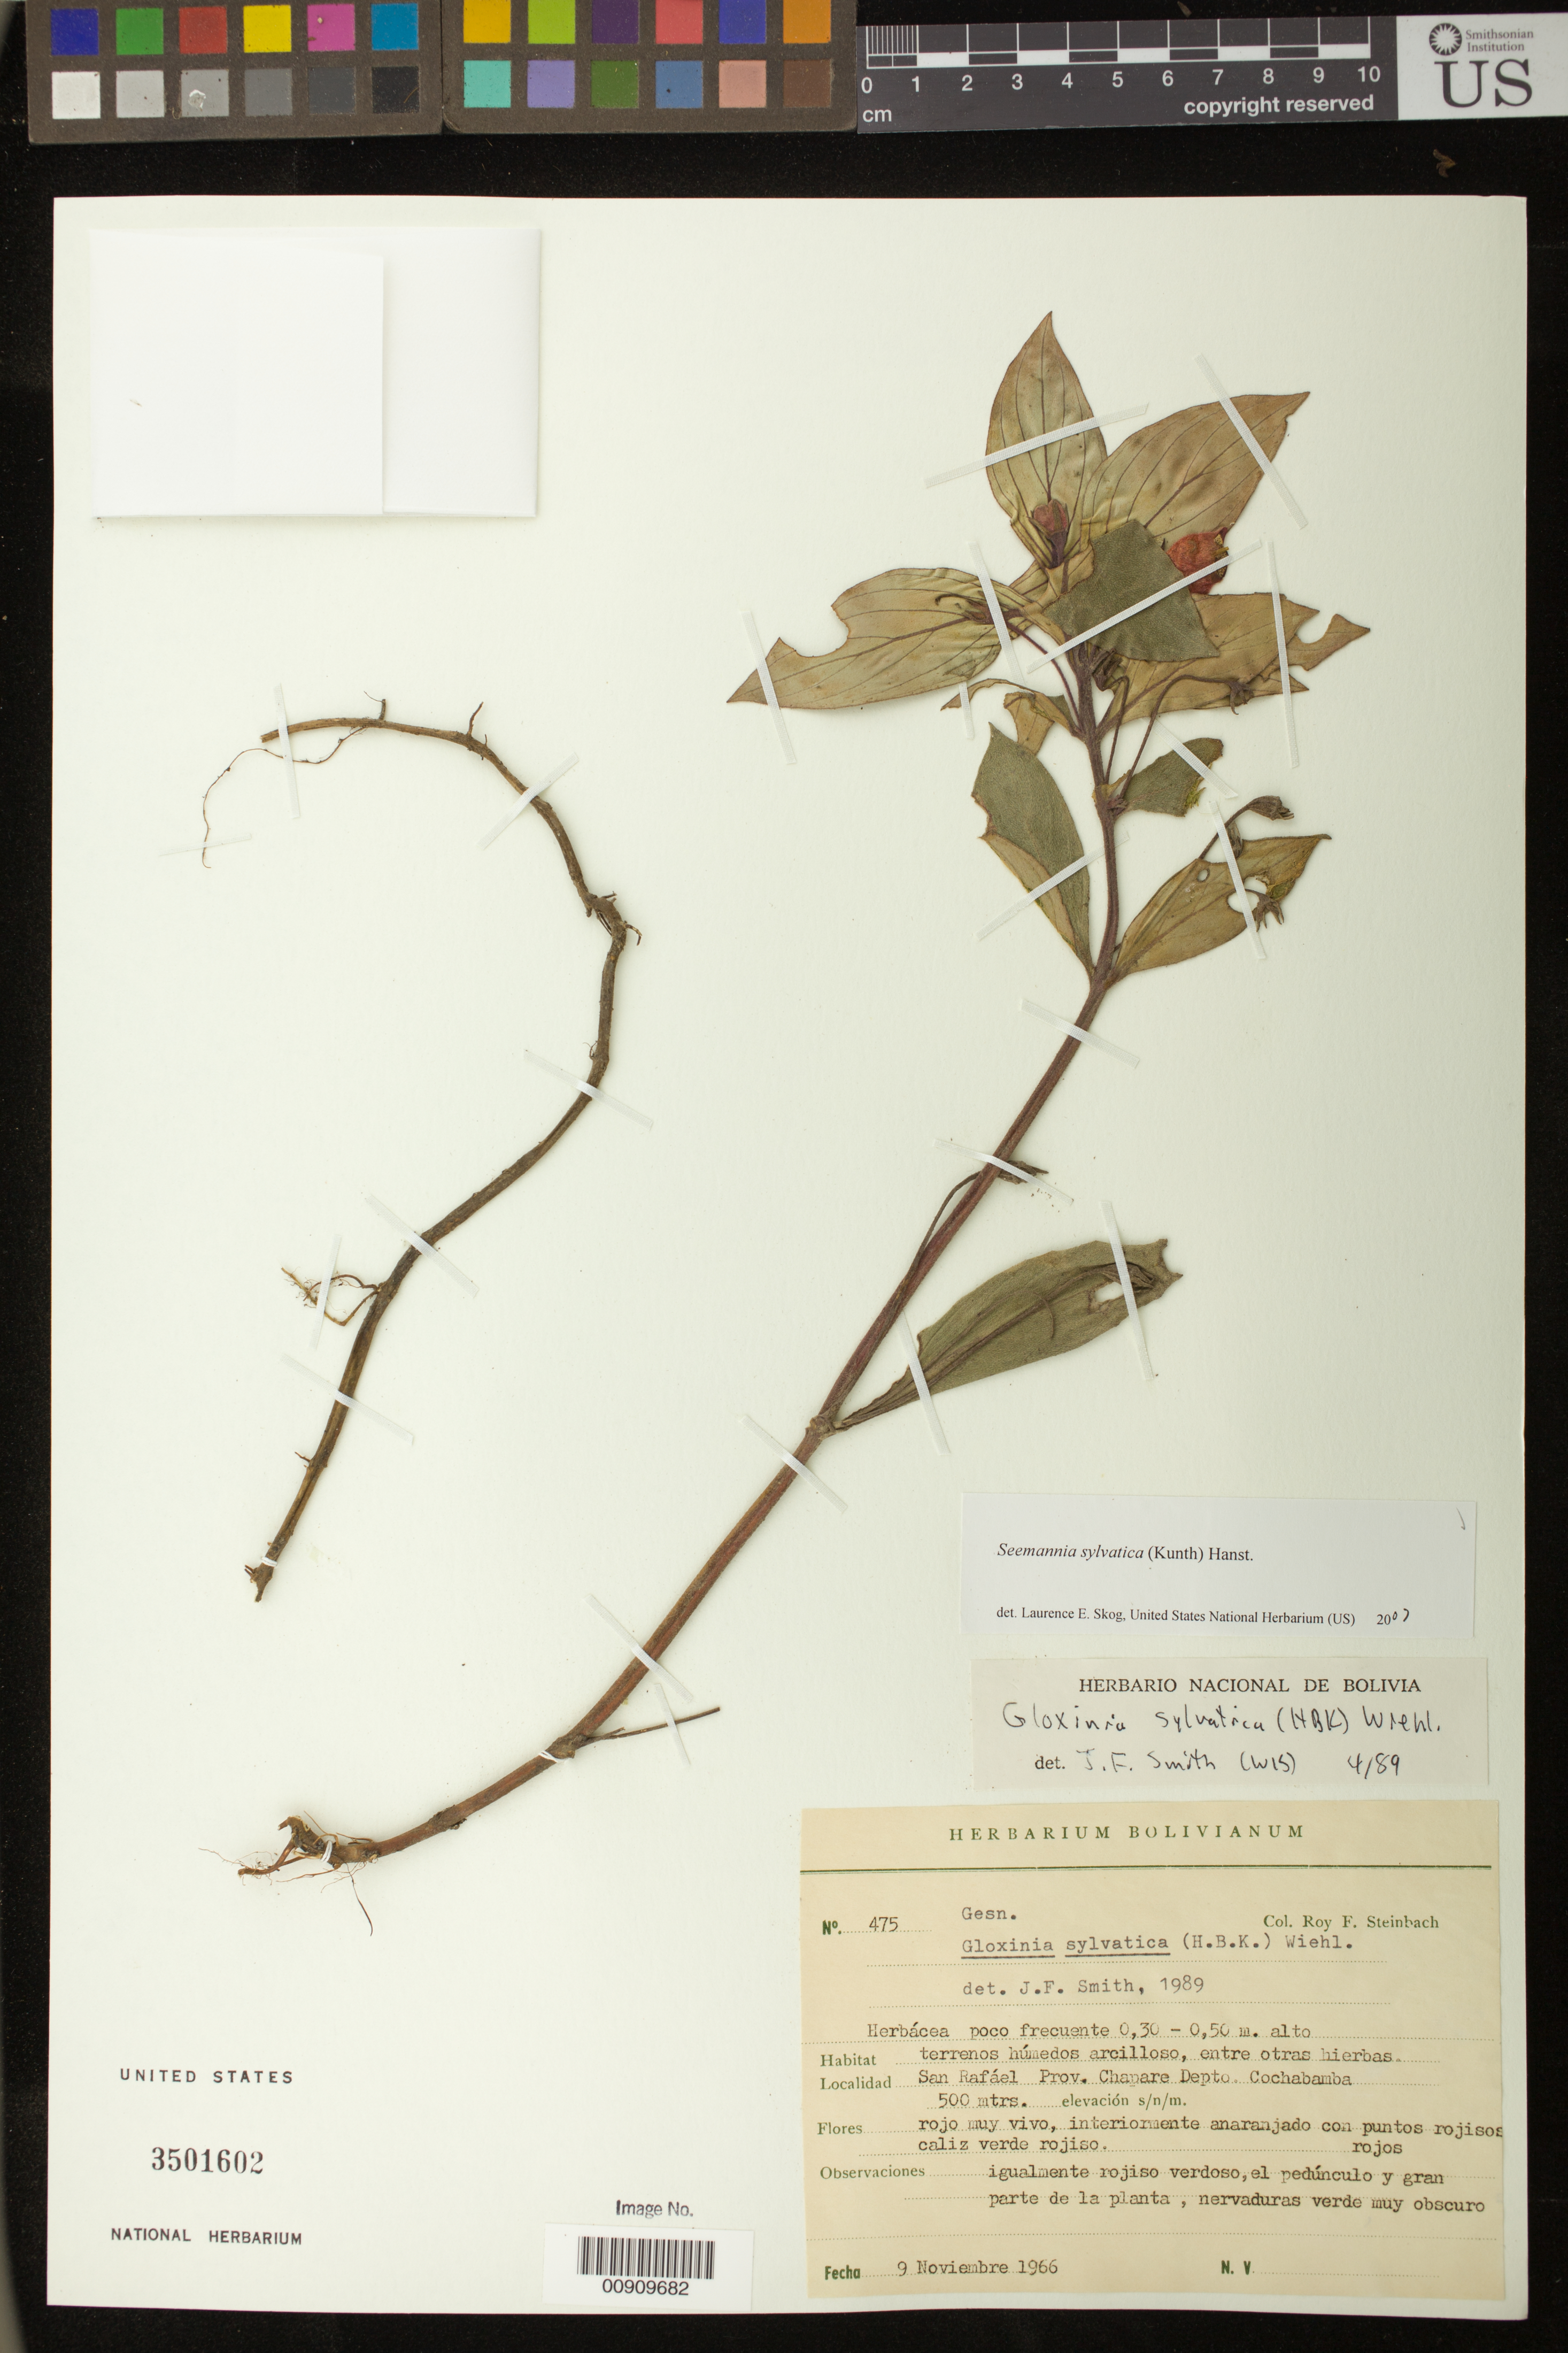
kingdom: Plantae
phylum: Tracheophyta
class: Magnoliopsida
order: Lamiales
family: Gesneriaceae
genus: Seemannia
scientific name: Seemannia sylvatica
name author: (Kunth) Hanst.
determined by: Skog, Laurence E.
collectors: R. F. Steinbach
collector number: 475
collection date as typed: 09 Nov 1966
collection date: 1966-11-09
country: Bolivia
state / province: Cochabamba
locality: San Rafáel, Prov. Chapare, Depto. Cochabamba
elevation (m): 500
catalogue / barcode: US 3501602